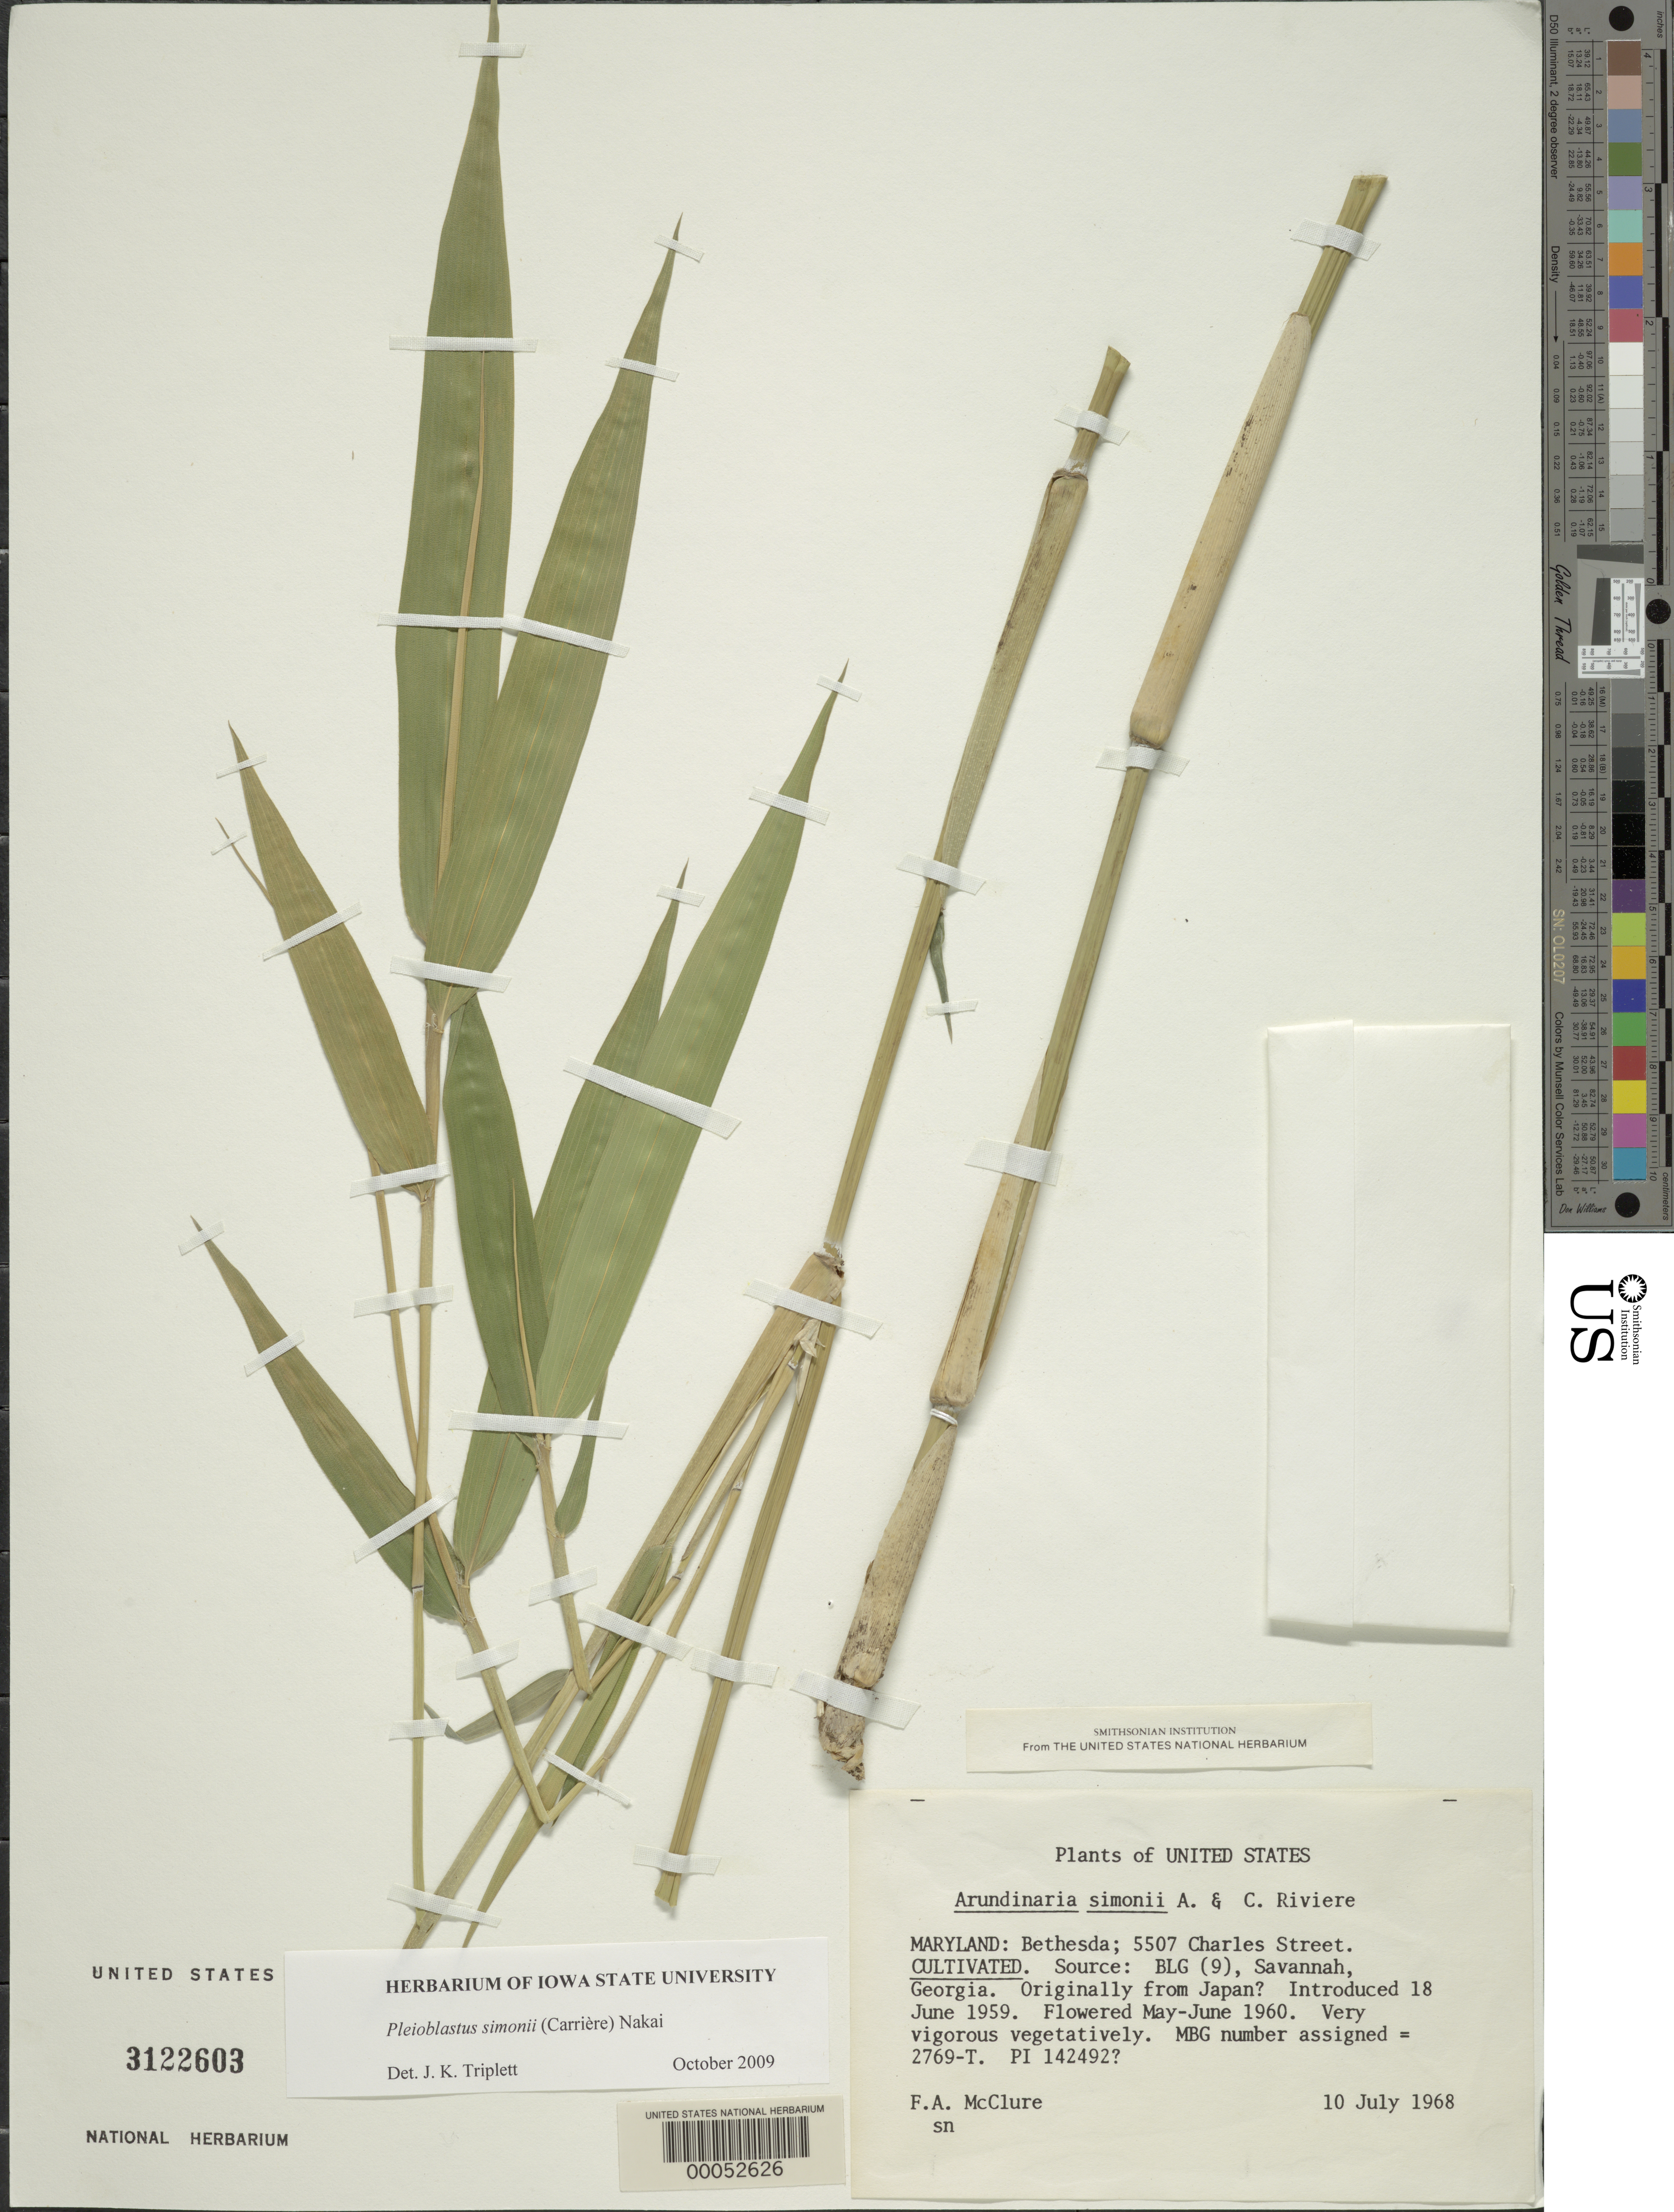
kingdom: Plantae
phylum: Tracheophyta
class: Liliopsida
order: Poales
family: Poaceae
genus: Pleioblastus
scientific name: Pleioblastus simonii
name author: (Carrière) Nakai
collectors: F. A. McClure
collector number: MBG 2769-T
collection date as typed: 10 Jul 1968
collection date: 1968-07-10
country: United States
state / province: Maryland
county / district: Montgomery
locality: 5507 Charles Street, Bethesda (McClure's garden)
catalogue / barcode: US 3122603